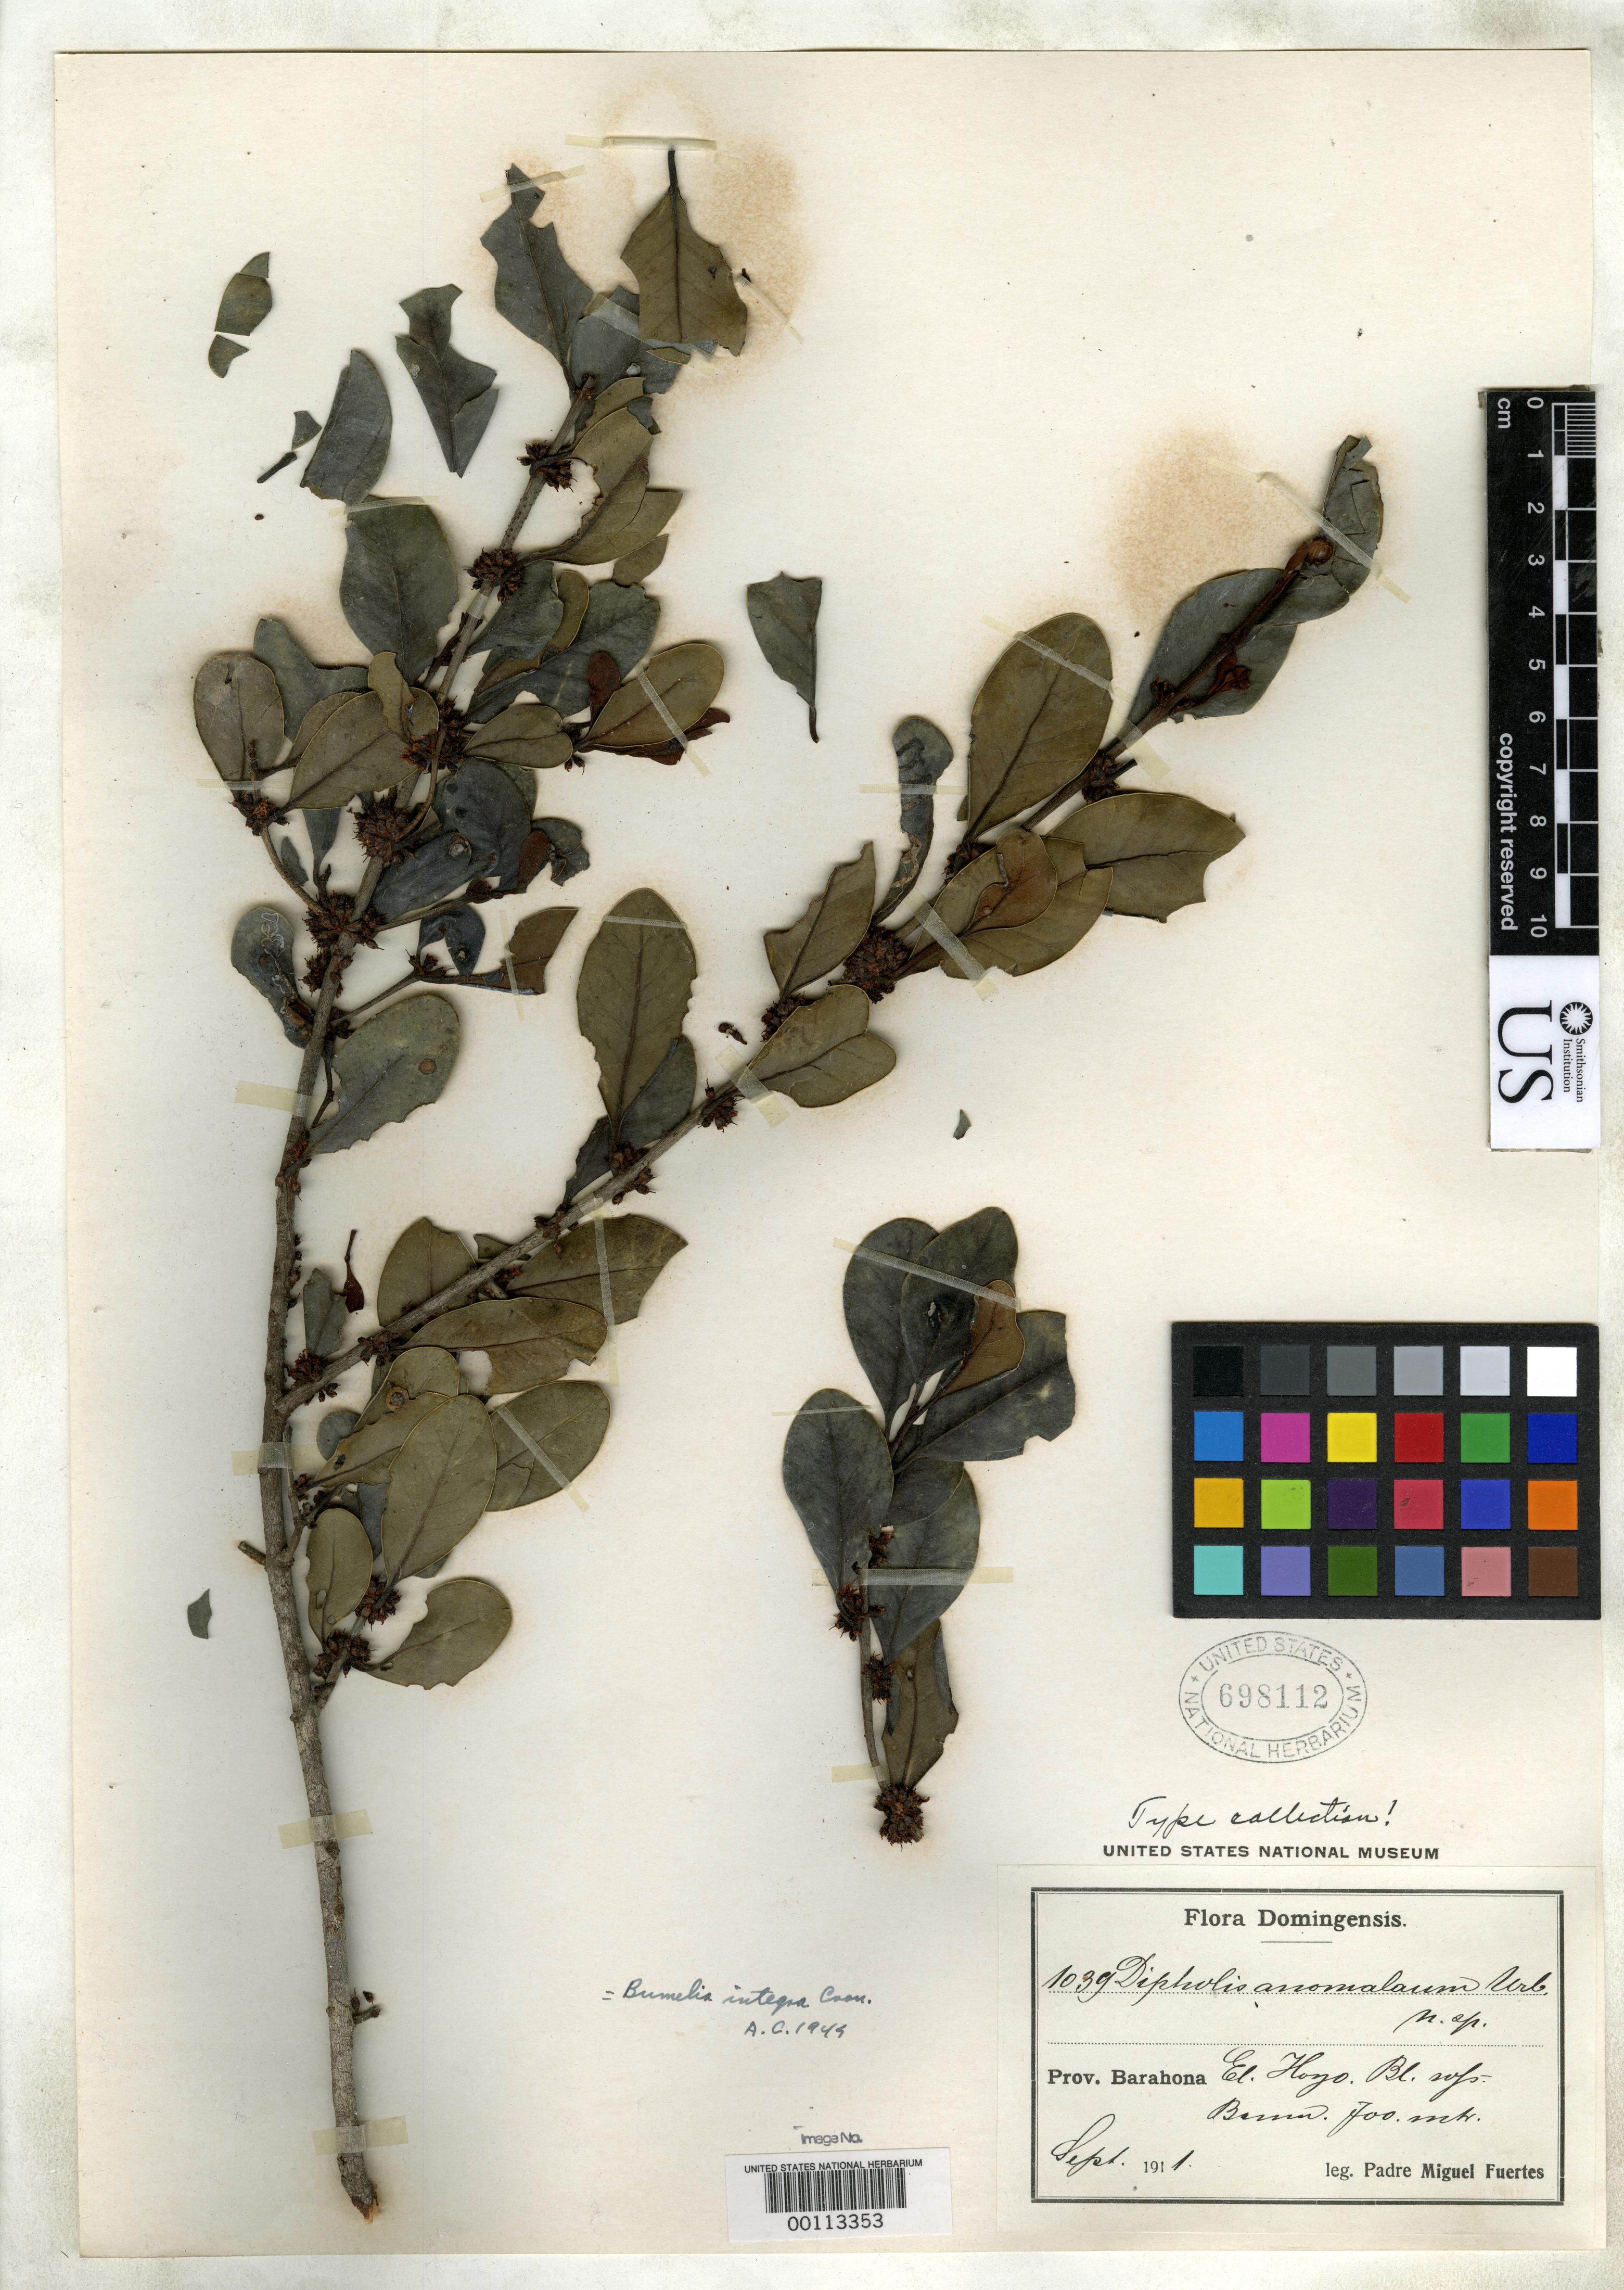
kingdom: Plantae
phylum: Tracheophyta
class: Magnoliopsida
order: Ericales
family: Sapotaceae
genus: Dipholis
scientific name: Dipholis anomala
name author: Urb.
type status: Isotype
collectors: M. D. Fuertes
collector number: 1039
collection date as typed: Sep 1911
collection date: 1911-09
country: Dominican Republic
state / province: Barahona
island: Hispaniola Island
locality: El Hoyo.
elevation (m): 700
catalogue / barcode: US 698112